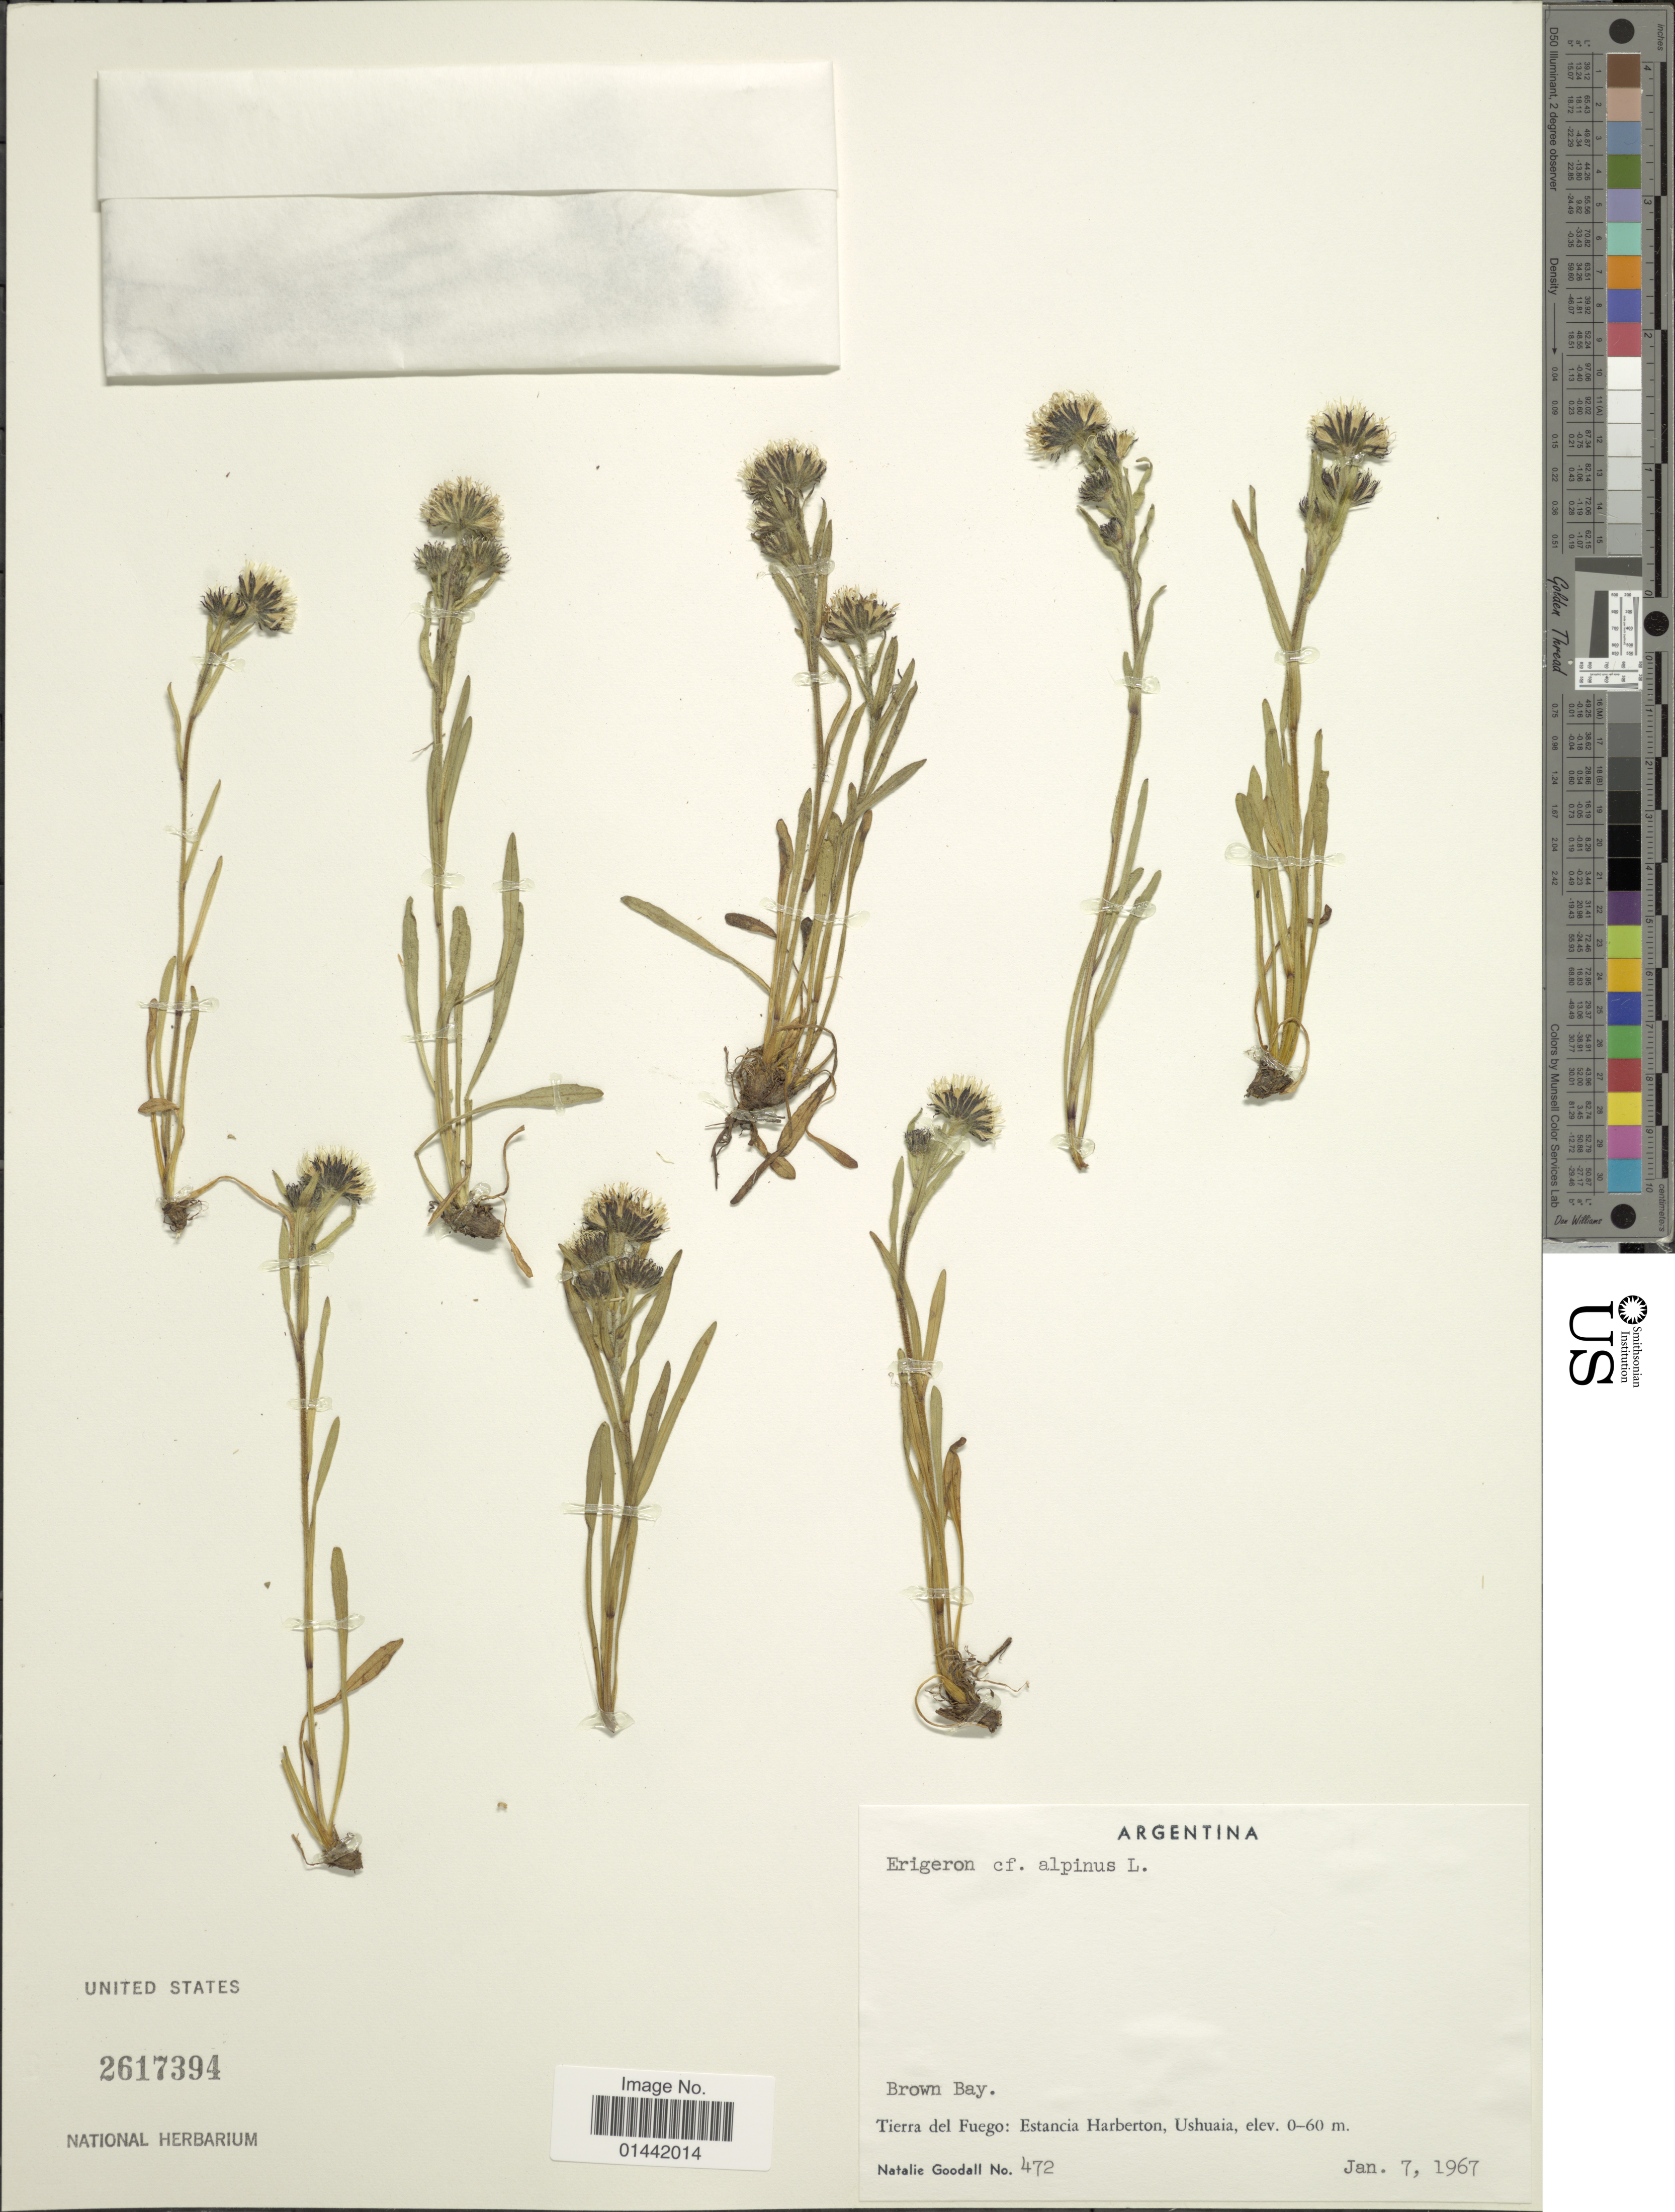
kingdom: Plantae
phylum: Tracheophyta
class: Magnoliopsida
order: Asterales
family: Asteraceae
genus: Erigeron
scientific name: Erigeron alpinus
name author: L.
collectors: N. Goodall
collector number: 472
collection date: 1967-01-07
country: Argentina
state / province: Tierra del Fuego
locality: Estancia Harberton, Ushuaia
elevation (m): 0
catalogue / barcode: US 2617394